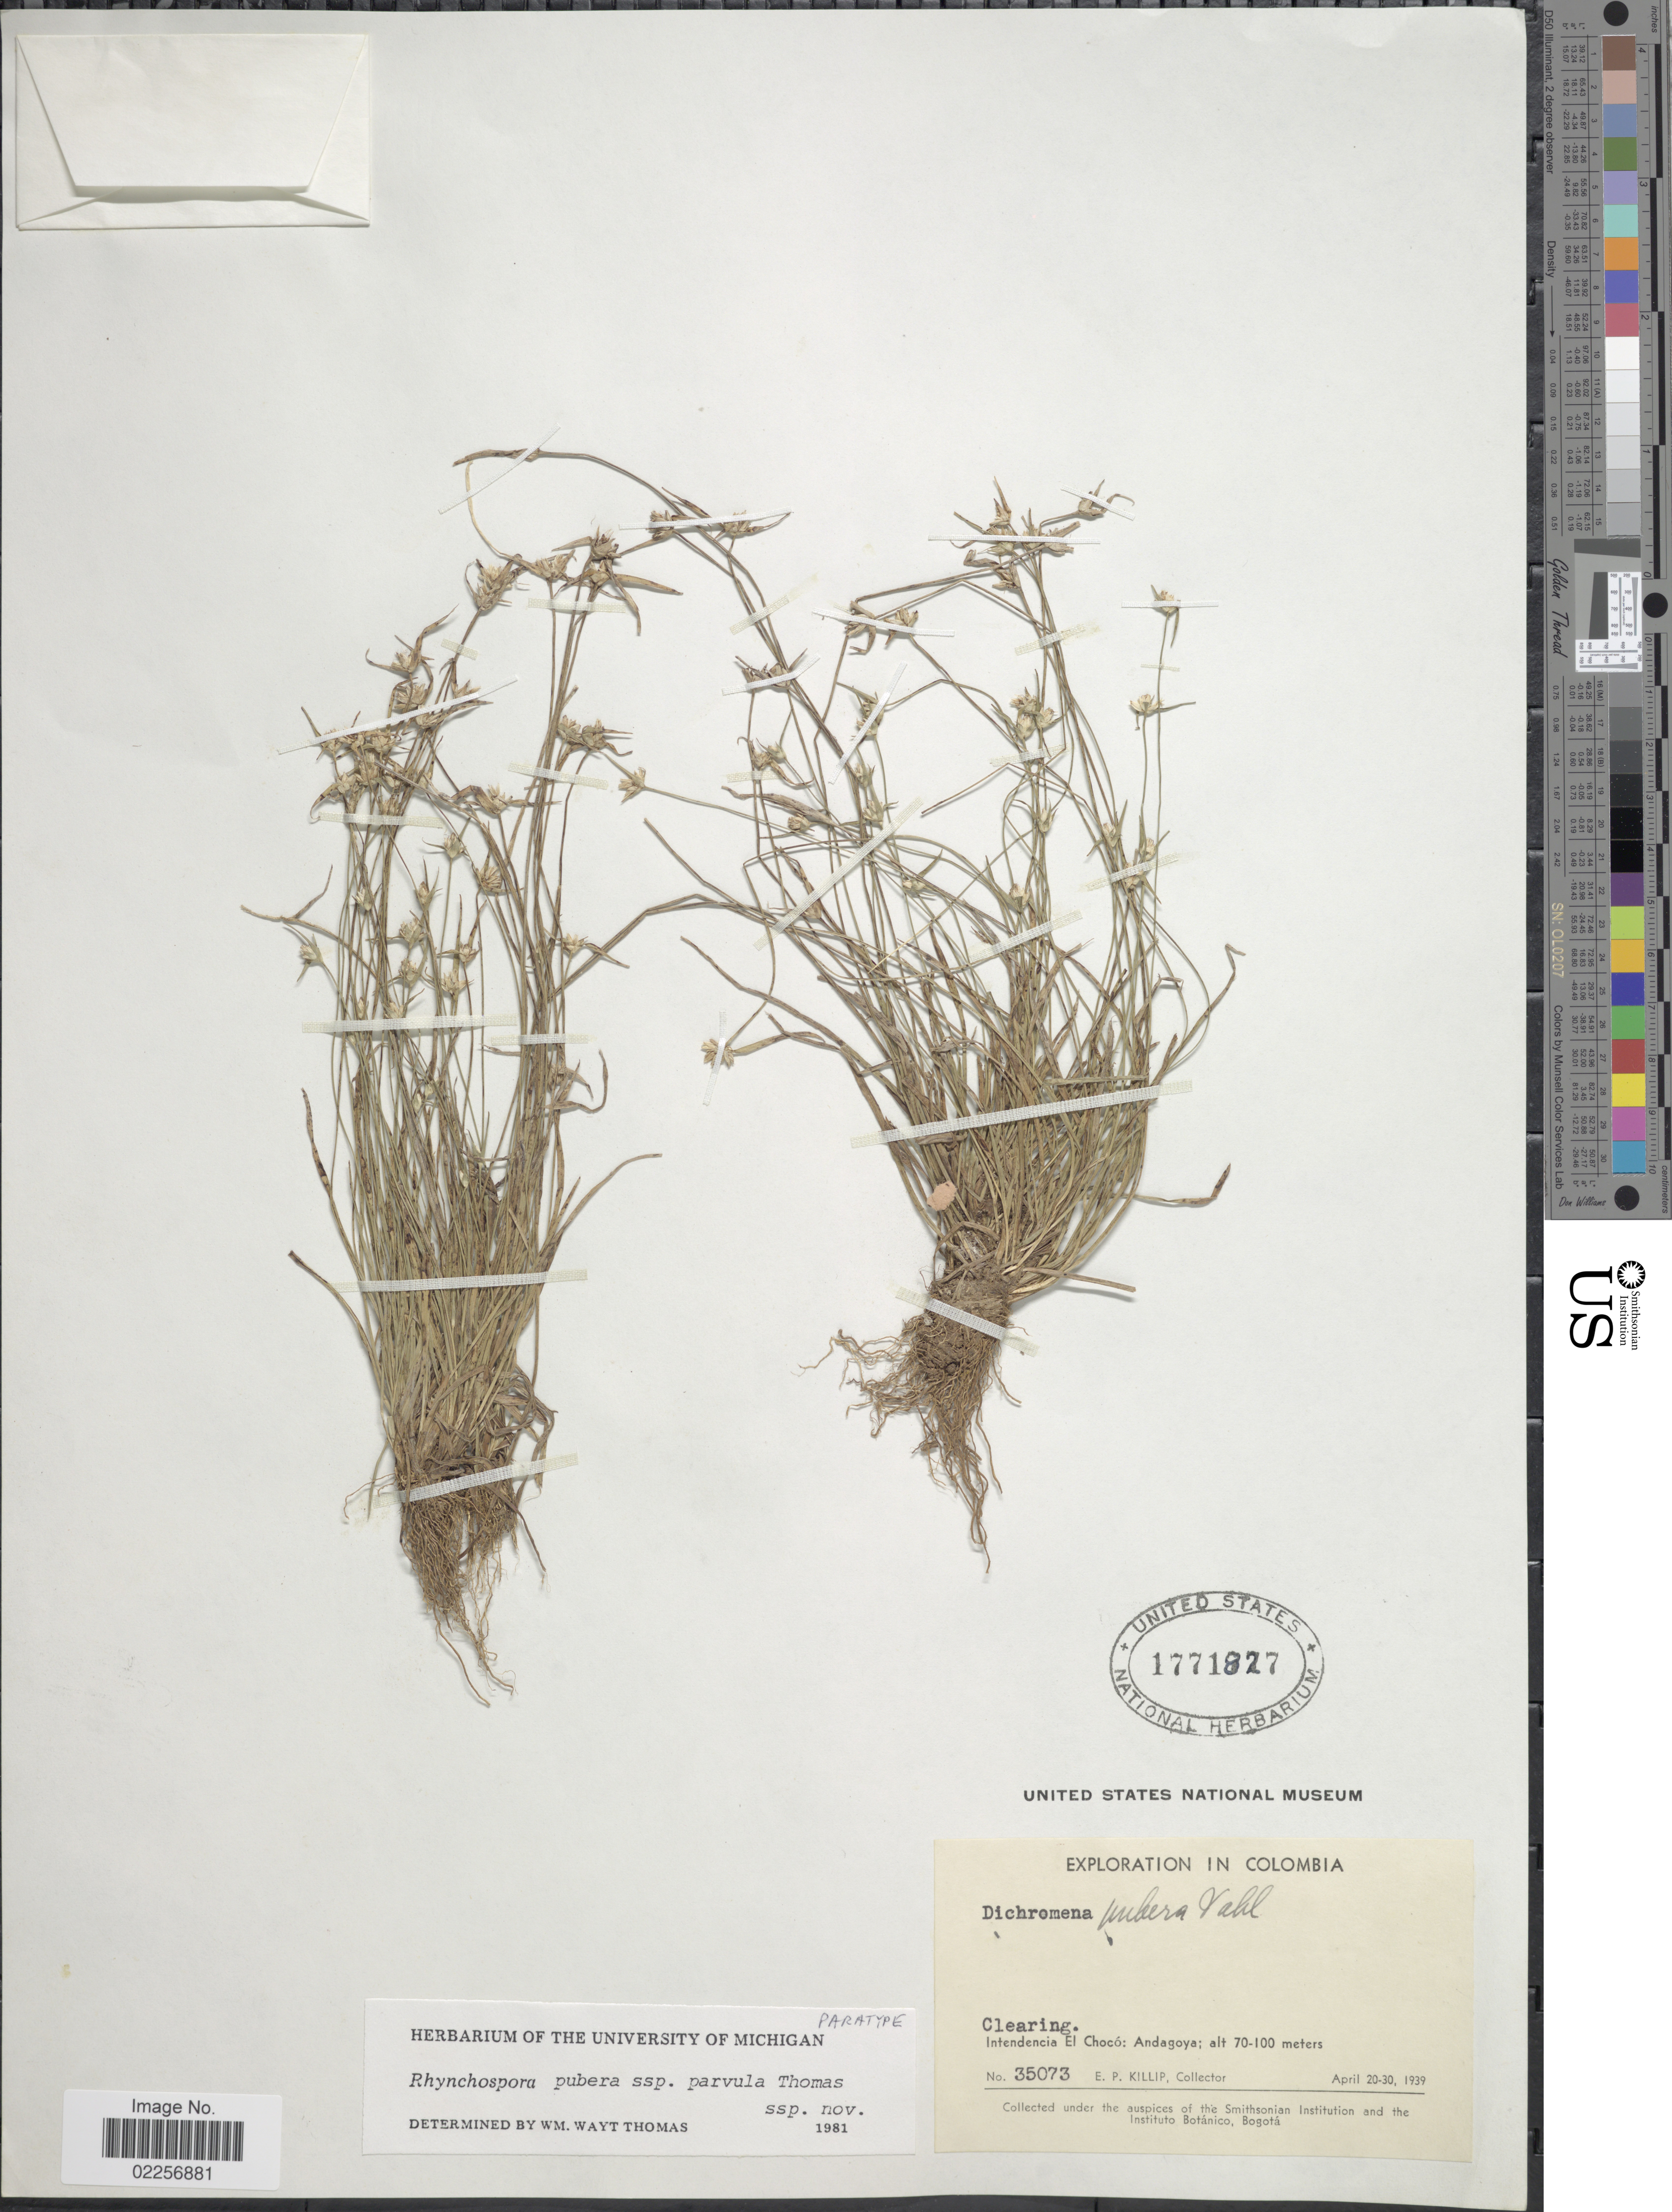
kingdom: Plantae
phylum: Tracheophyta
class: Liliopsida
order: Poales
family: Cyperaceae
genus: Rhynchospora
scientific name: Rhynchospora pubera subsp. parvula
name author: W.W. Thomas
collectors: E. P. Killip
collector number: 35073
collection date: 1939-04-20/1939-04-30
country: Colombia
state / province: Chocó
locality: Clearing. Intendencia El Choco: Andagoya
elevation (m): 70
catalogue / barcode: US 1771827